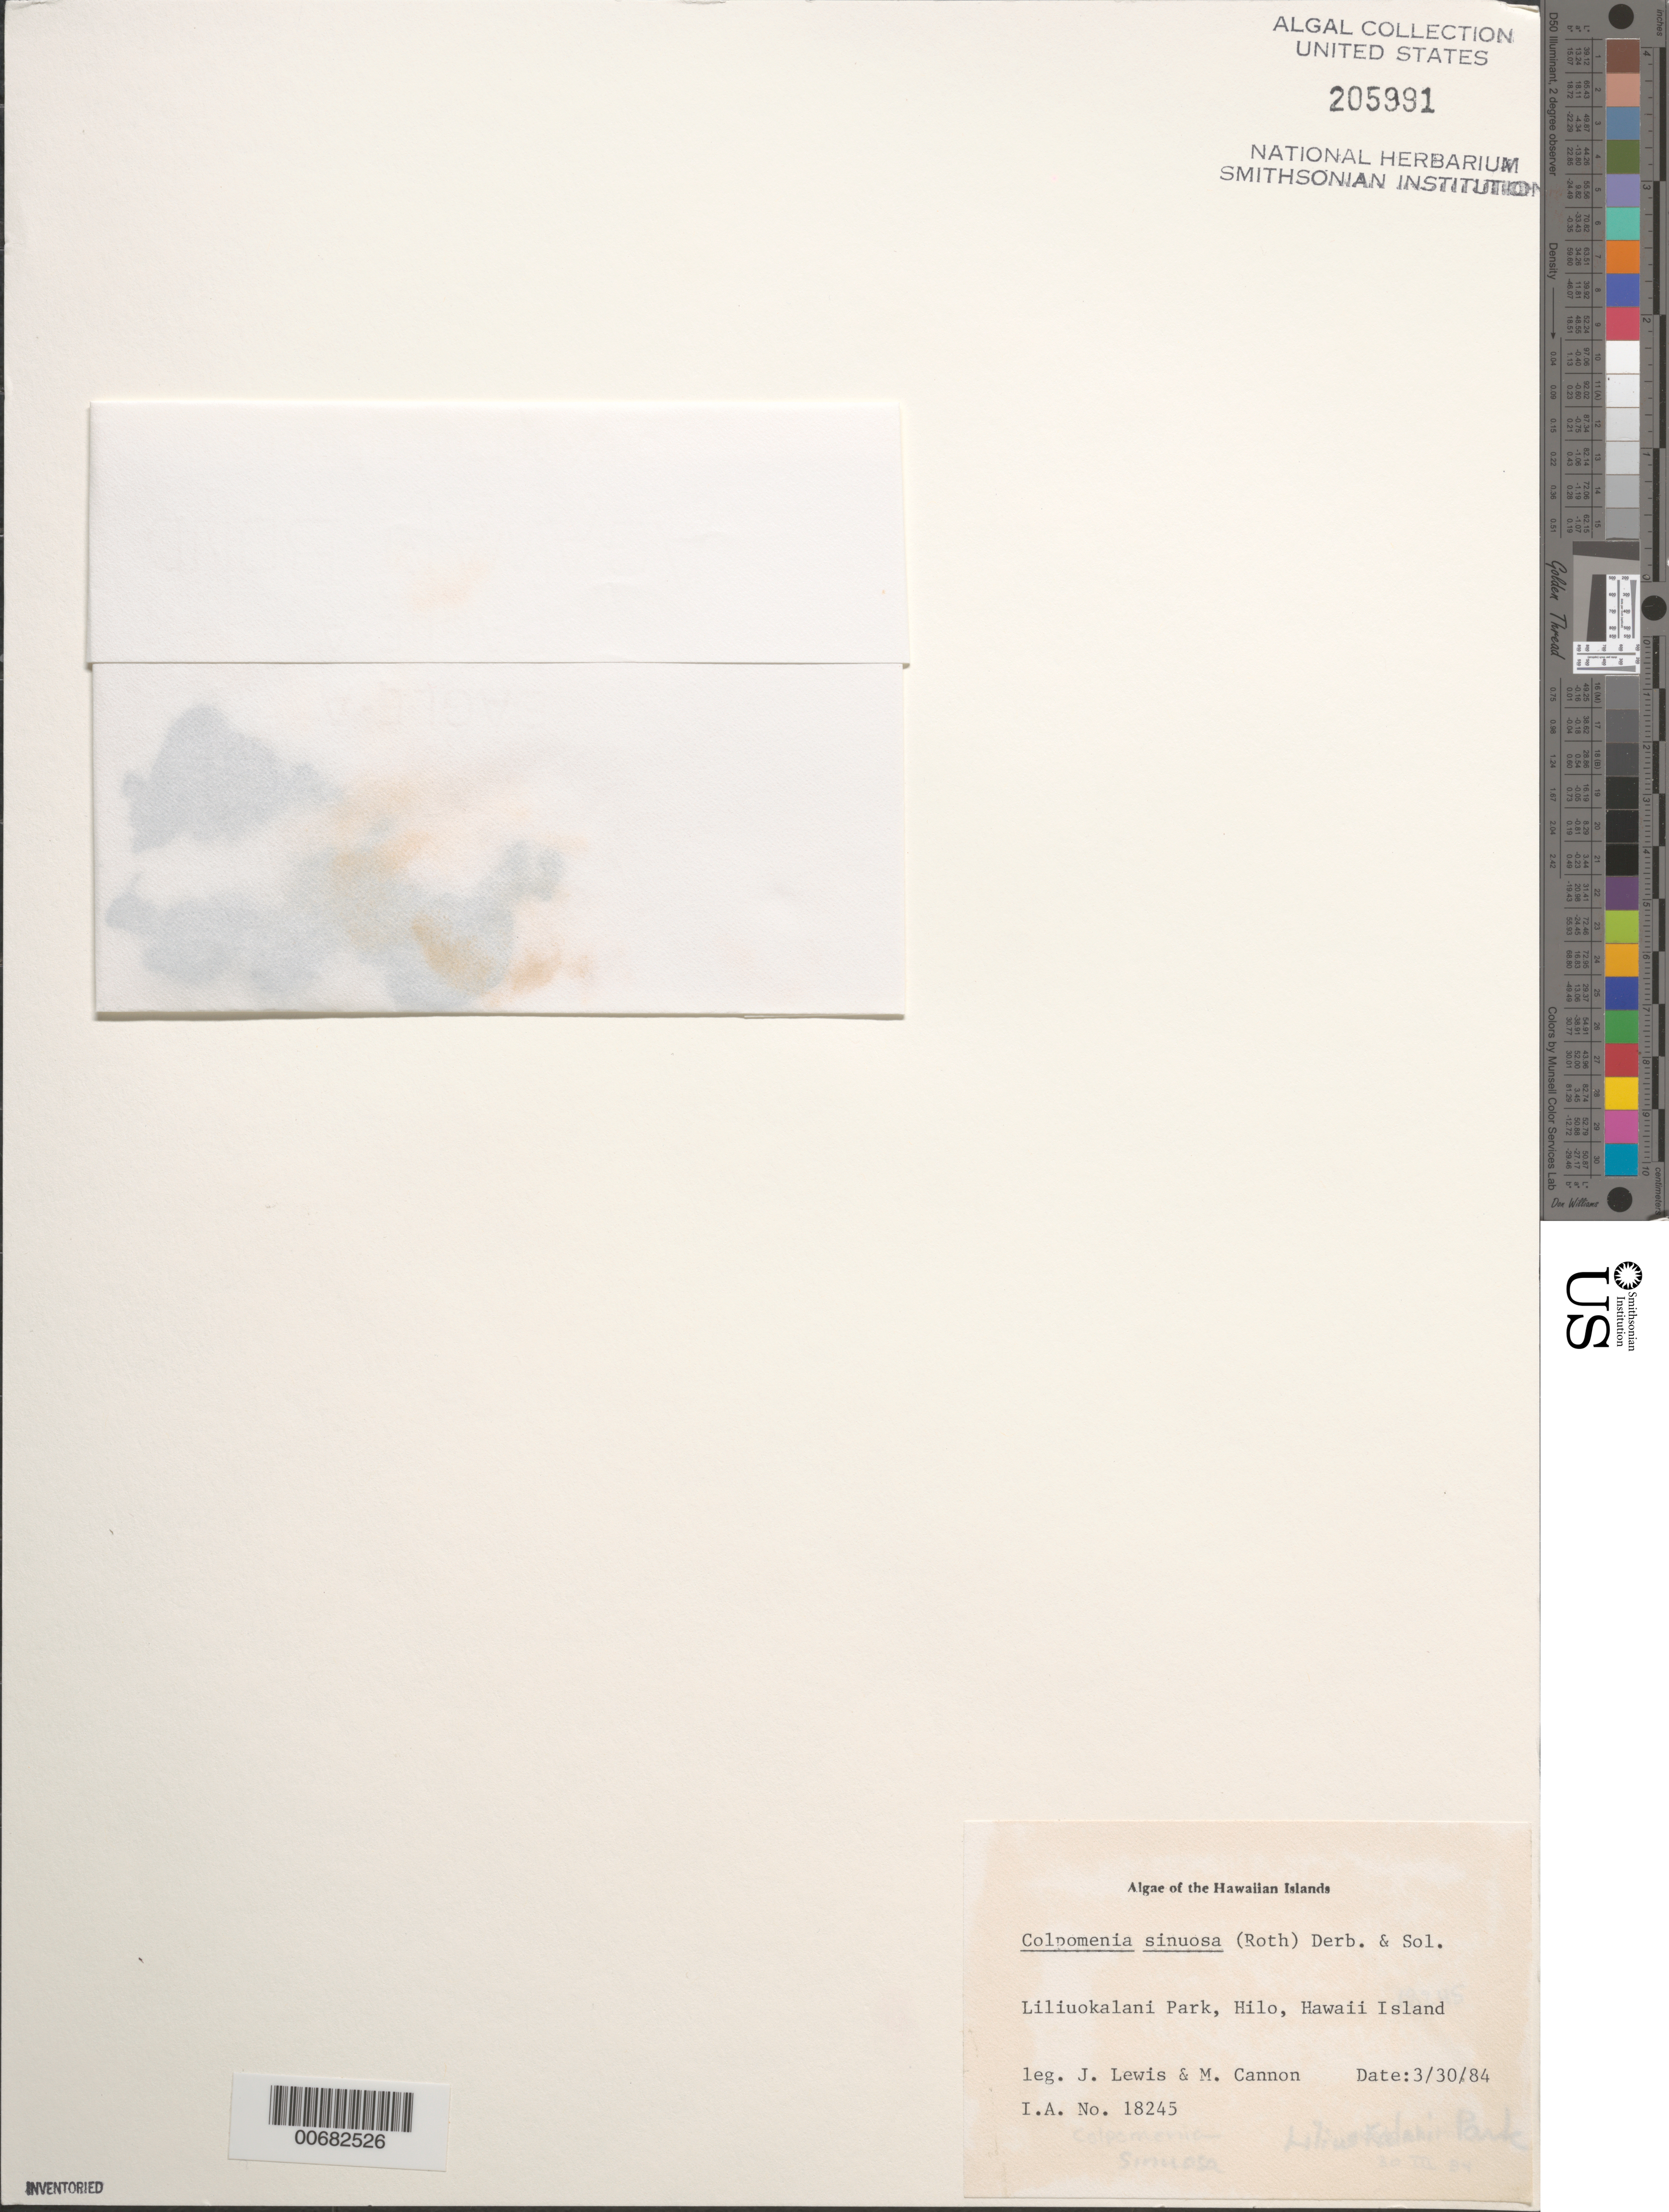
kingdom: Chromista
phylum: Ochrophyta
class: Phaeophyceae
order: Scytosiphonales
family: Scytosiphonaceae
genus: Colpomenia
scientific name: Colpomenia sinuosa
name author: (K. Mert. ex Roth) Derbes & Solier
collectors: J. Lewis & M. Cannon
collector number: IAA 18245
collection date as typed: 30 Mar 1984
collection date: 1984-03-30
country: United States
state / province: Hawaii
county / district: Hawaii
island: Hawaii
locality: Liliuokalani Park, Hilo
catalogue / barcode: US 205991